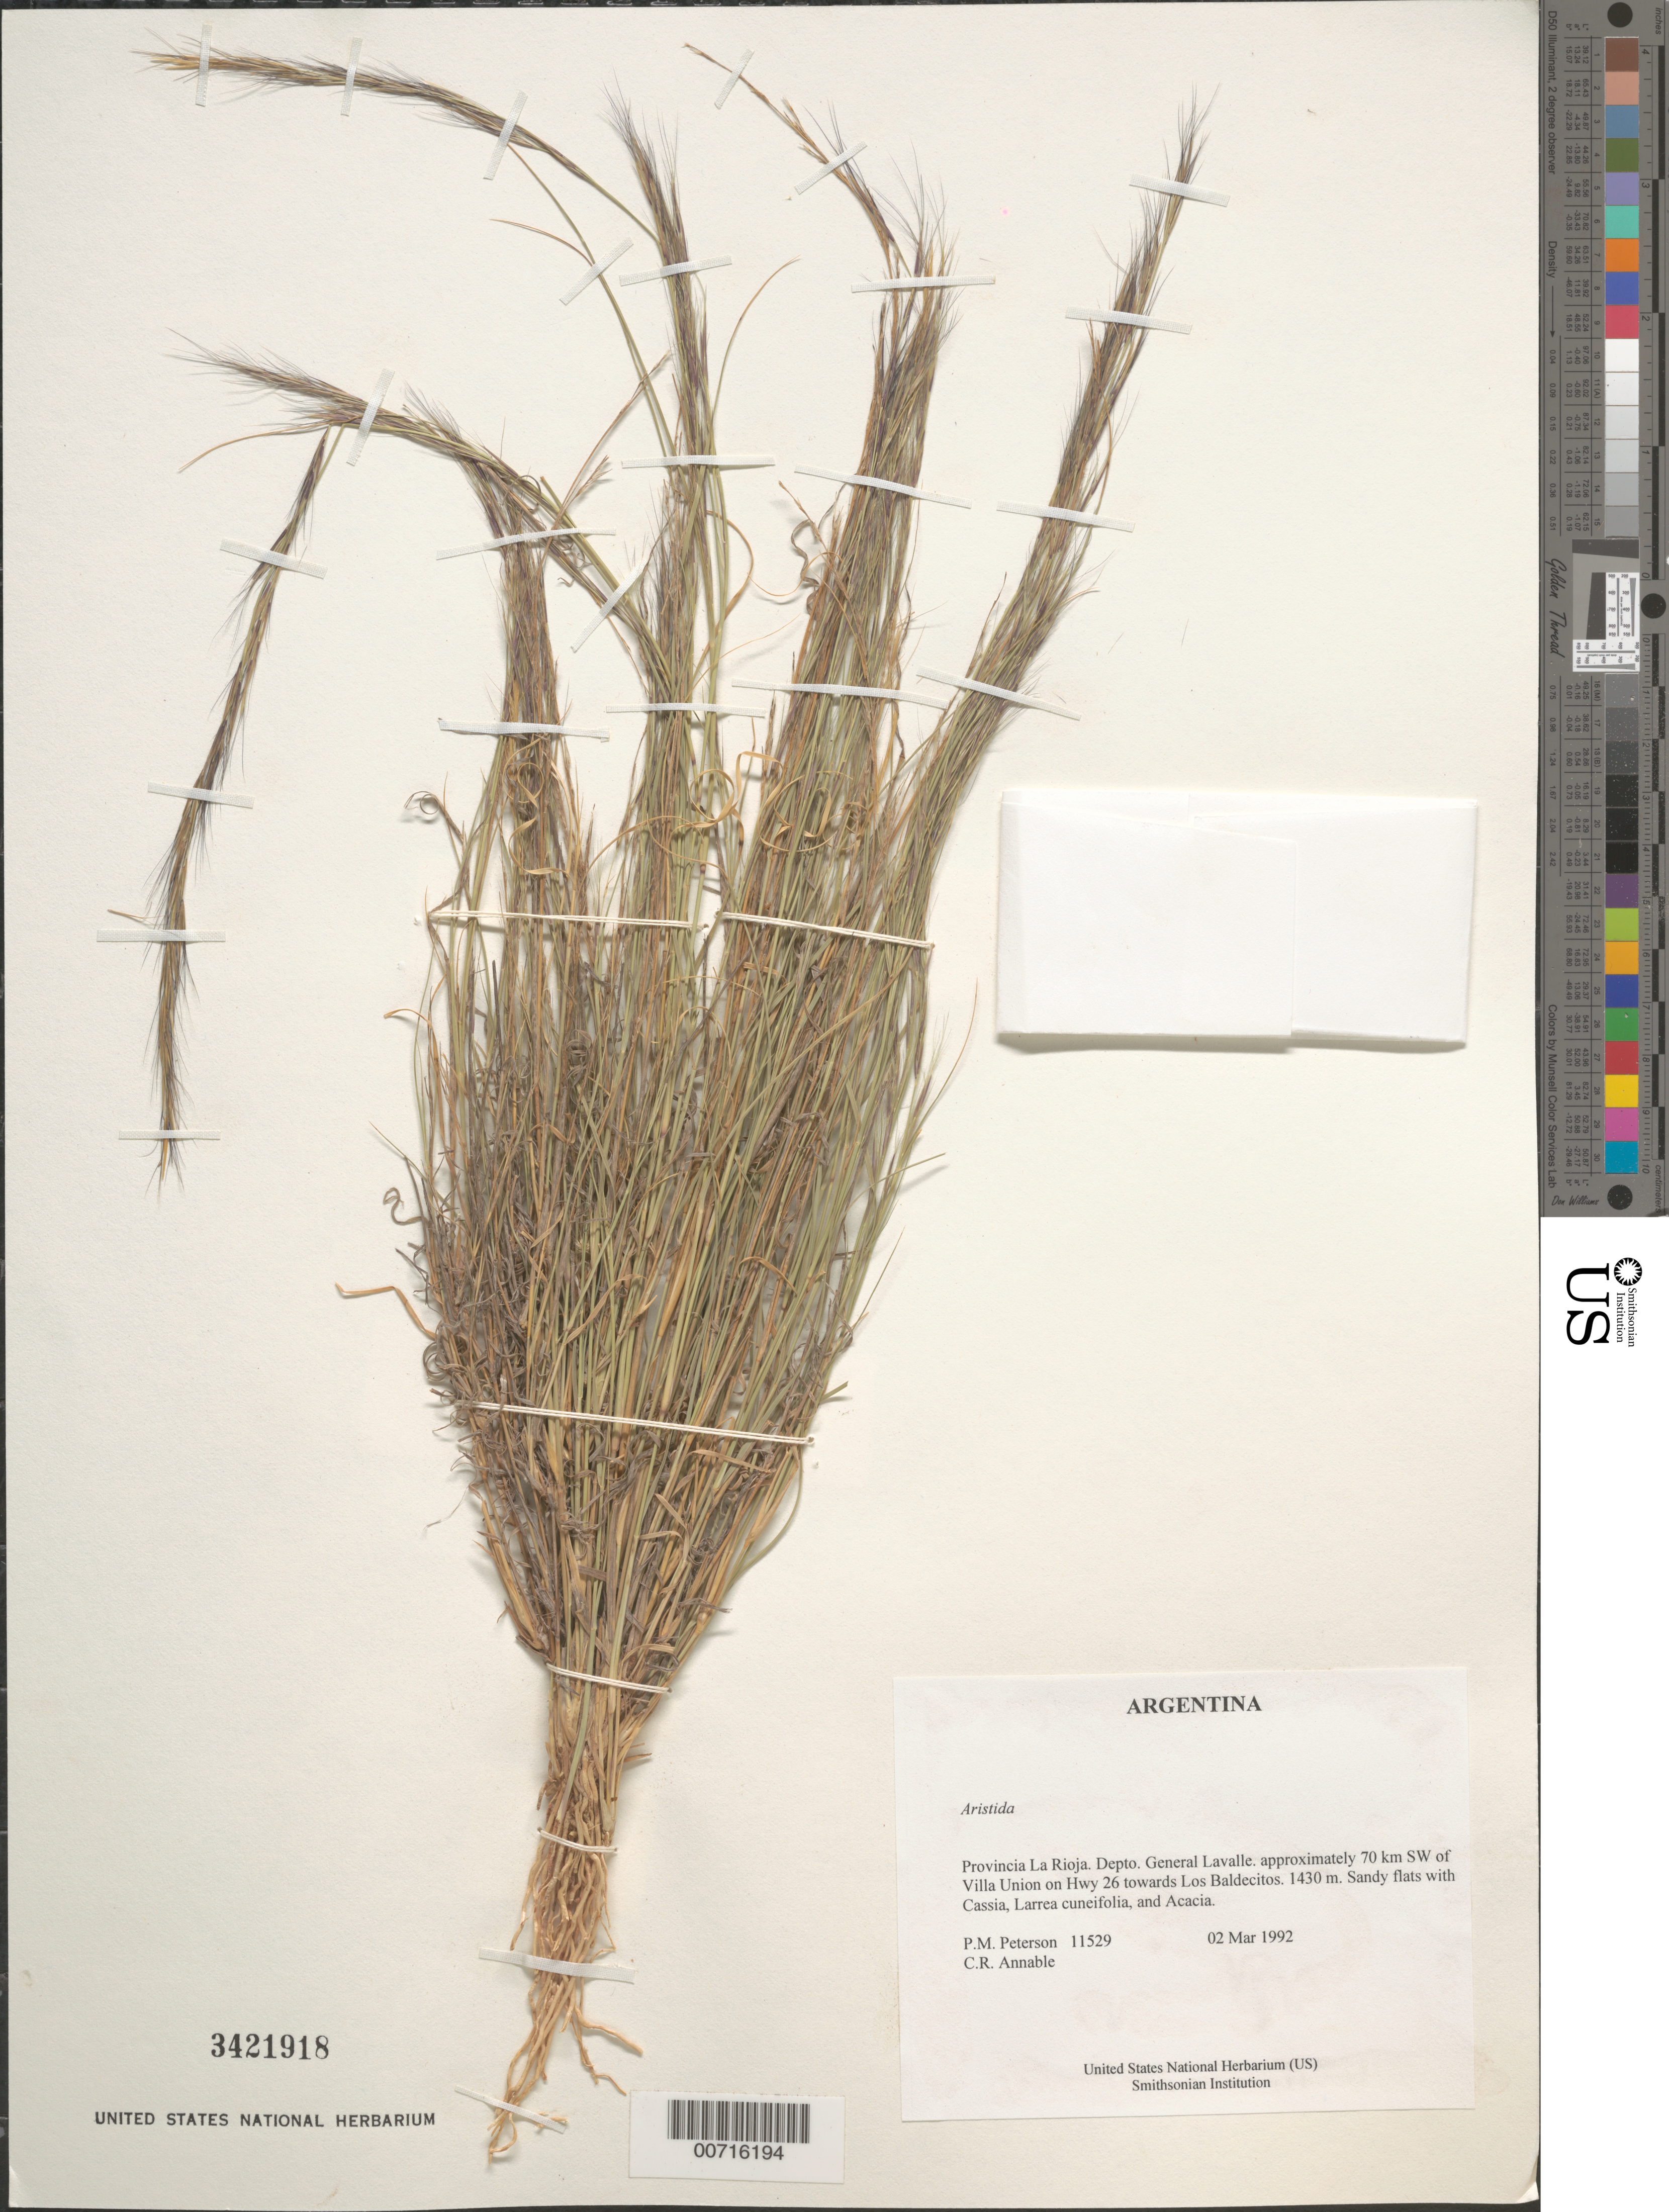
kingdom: Plantae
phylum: Tracheophyta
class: Liliopsida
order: Poales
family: Poaceae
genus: Aristida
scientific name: Aristida sp.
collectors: P. M. Peterson & C. R. Annable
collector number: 11529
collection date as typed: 02 Mar 1992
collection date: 1992-03-02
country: Argentina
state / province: La Rioja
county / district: General Lavalle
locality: approximately 70 km SW of Villa Union on Hwy 26 towards Los Baldecitos.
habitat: Sandy flats with Cassia, Larrea cuneifolia, and Acacia.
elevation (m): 1430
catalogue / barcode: US 3421918